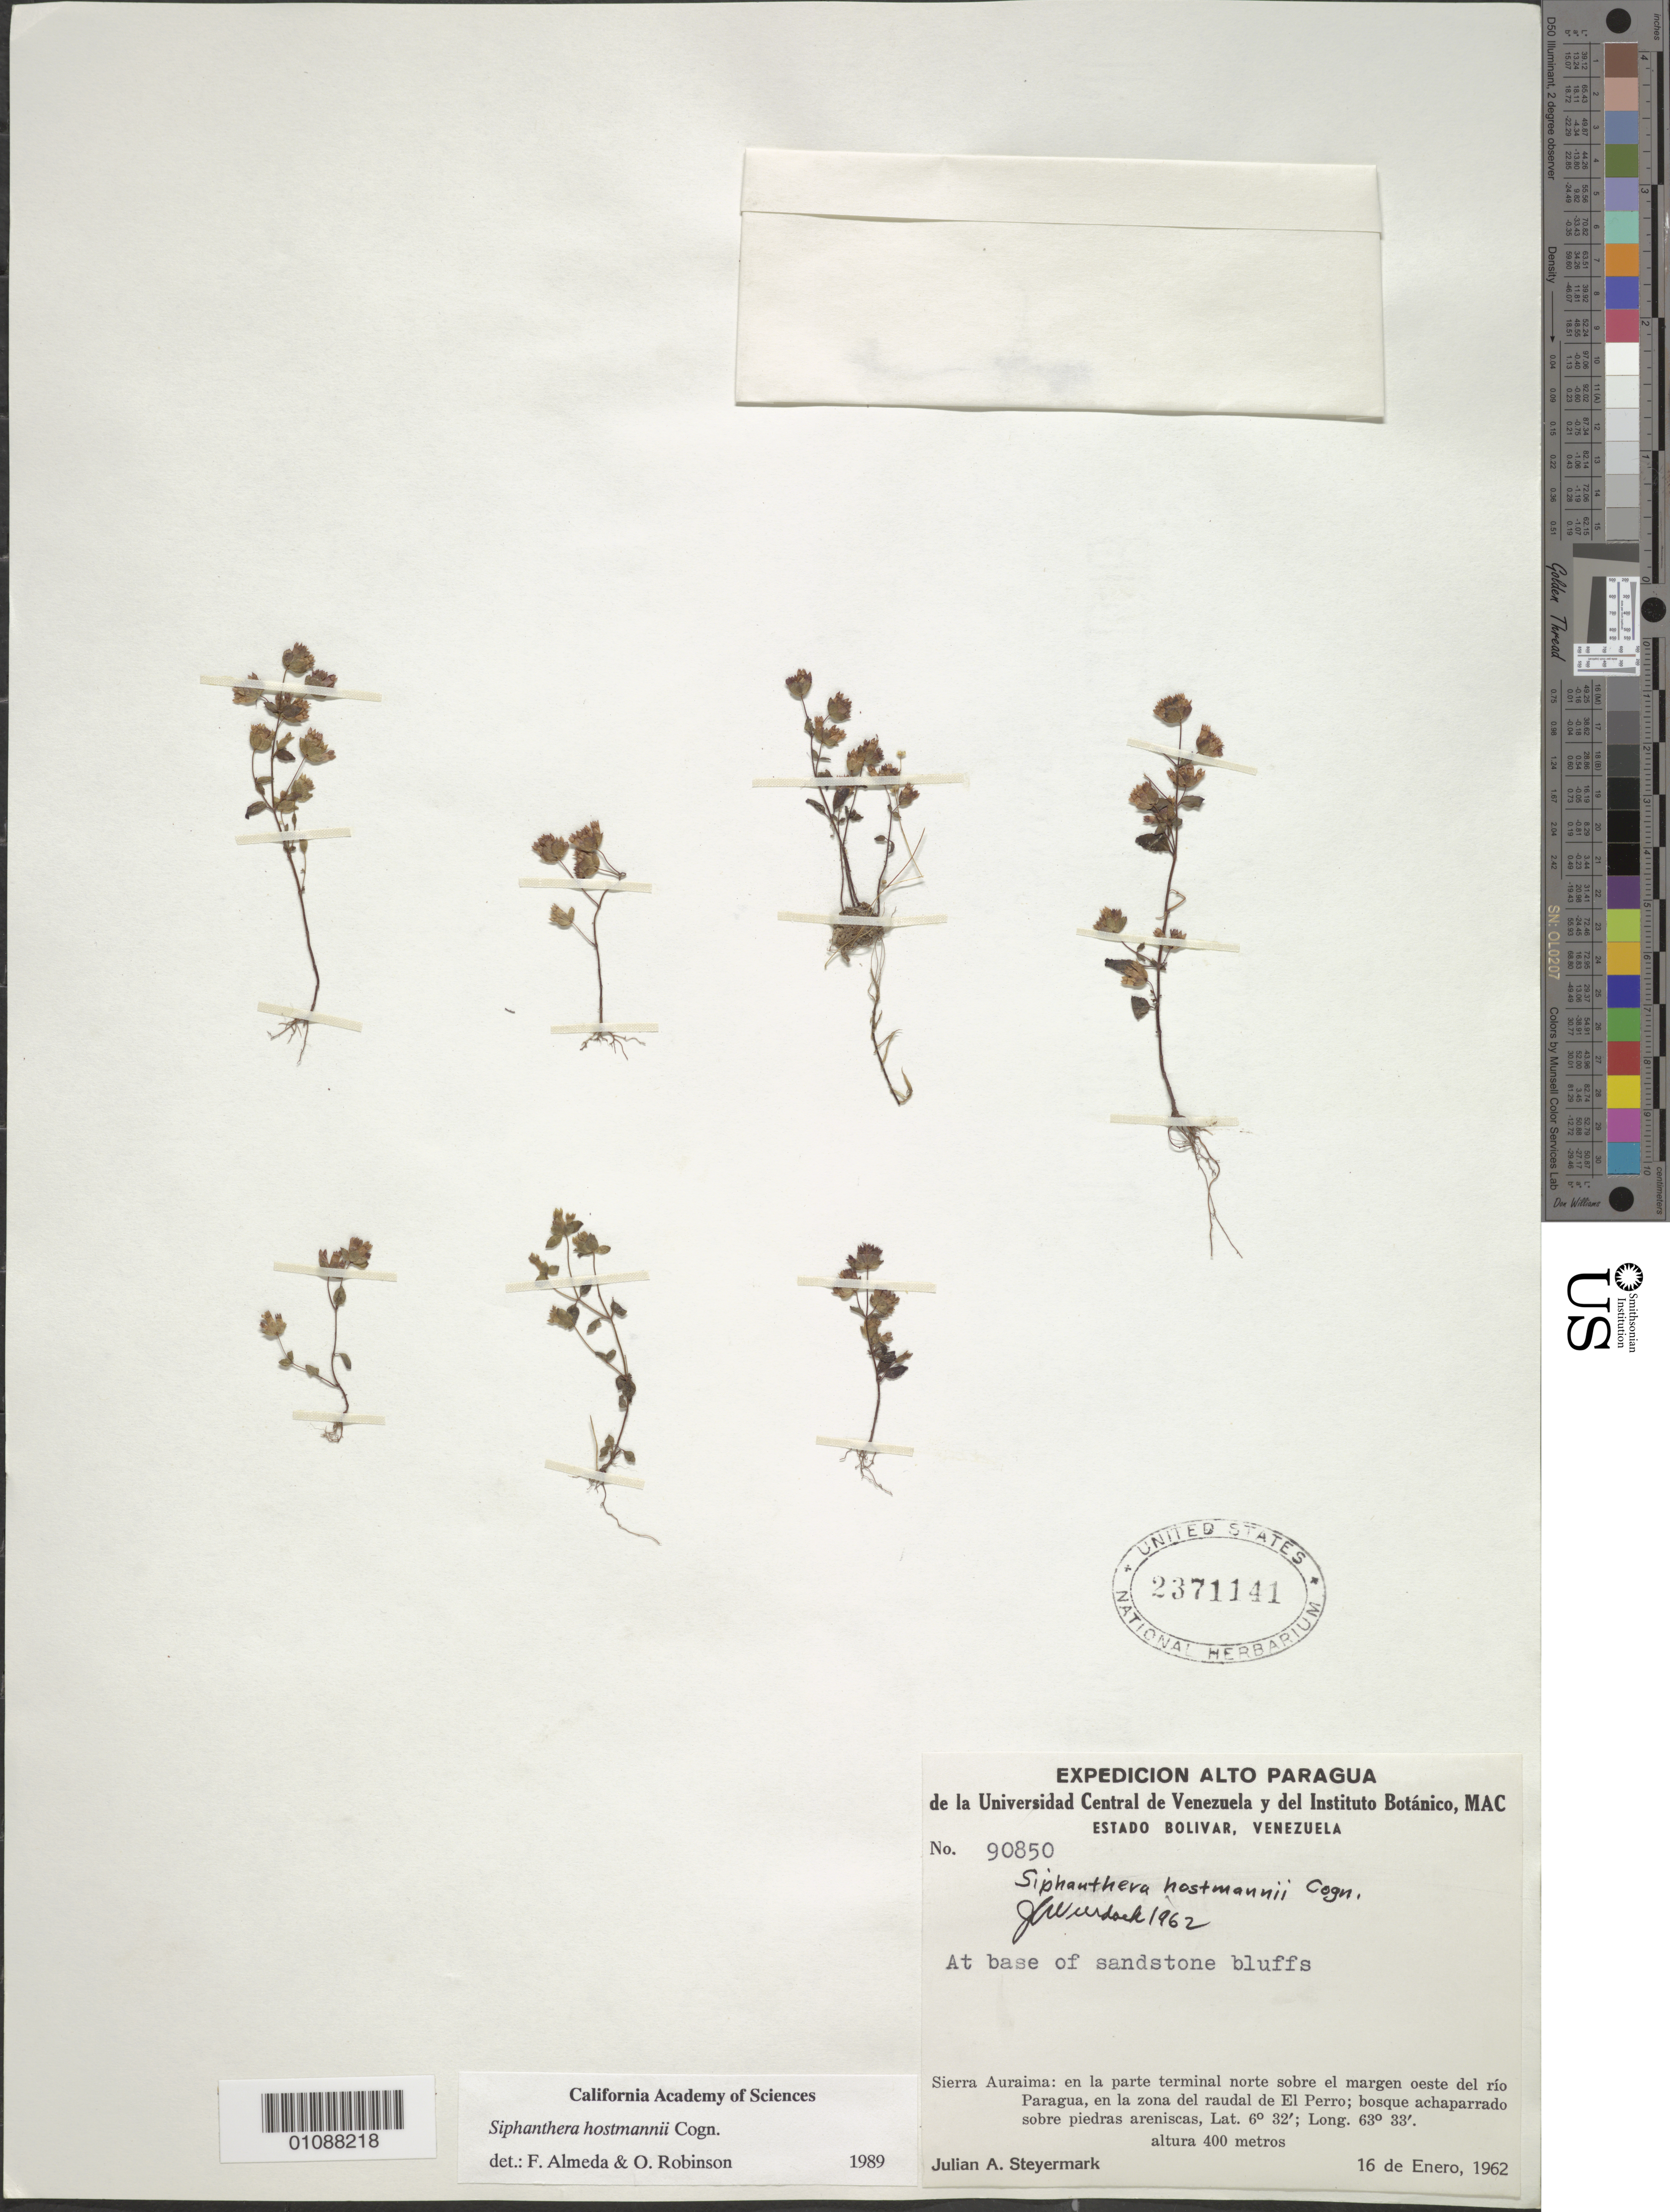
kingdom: Plantae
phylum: Tracheophyta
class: Magnoliopsida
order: Myrtales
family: Melastomataceae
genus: Siphanthera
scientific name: Siphanthera hostmannii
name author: Cogn.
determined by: Almeda, F.; Robinson, O. R.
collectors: J. Steyermark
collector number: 90850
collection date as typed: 16-Jan-62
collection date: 1962-01-16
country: Venezuela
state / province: Bolívar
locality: Sierra Auraima, parte terminal norte sobre el margen W of Río Paragua, en la zona del raudal de El Perro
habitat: Bosque achaparrado sobre piedras areniscas; base of sandstone bluffs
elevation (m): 400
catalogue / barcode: US 2371141